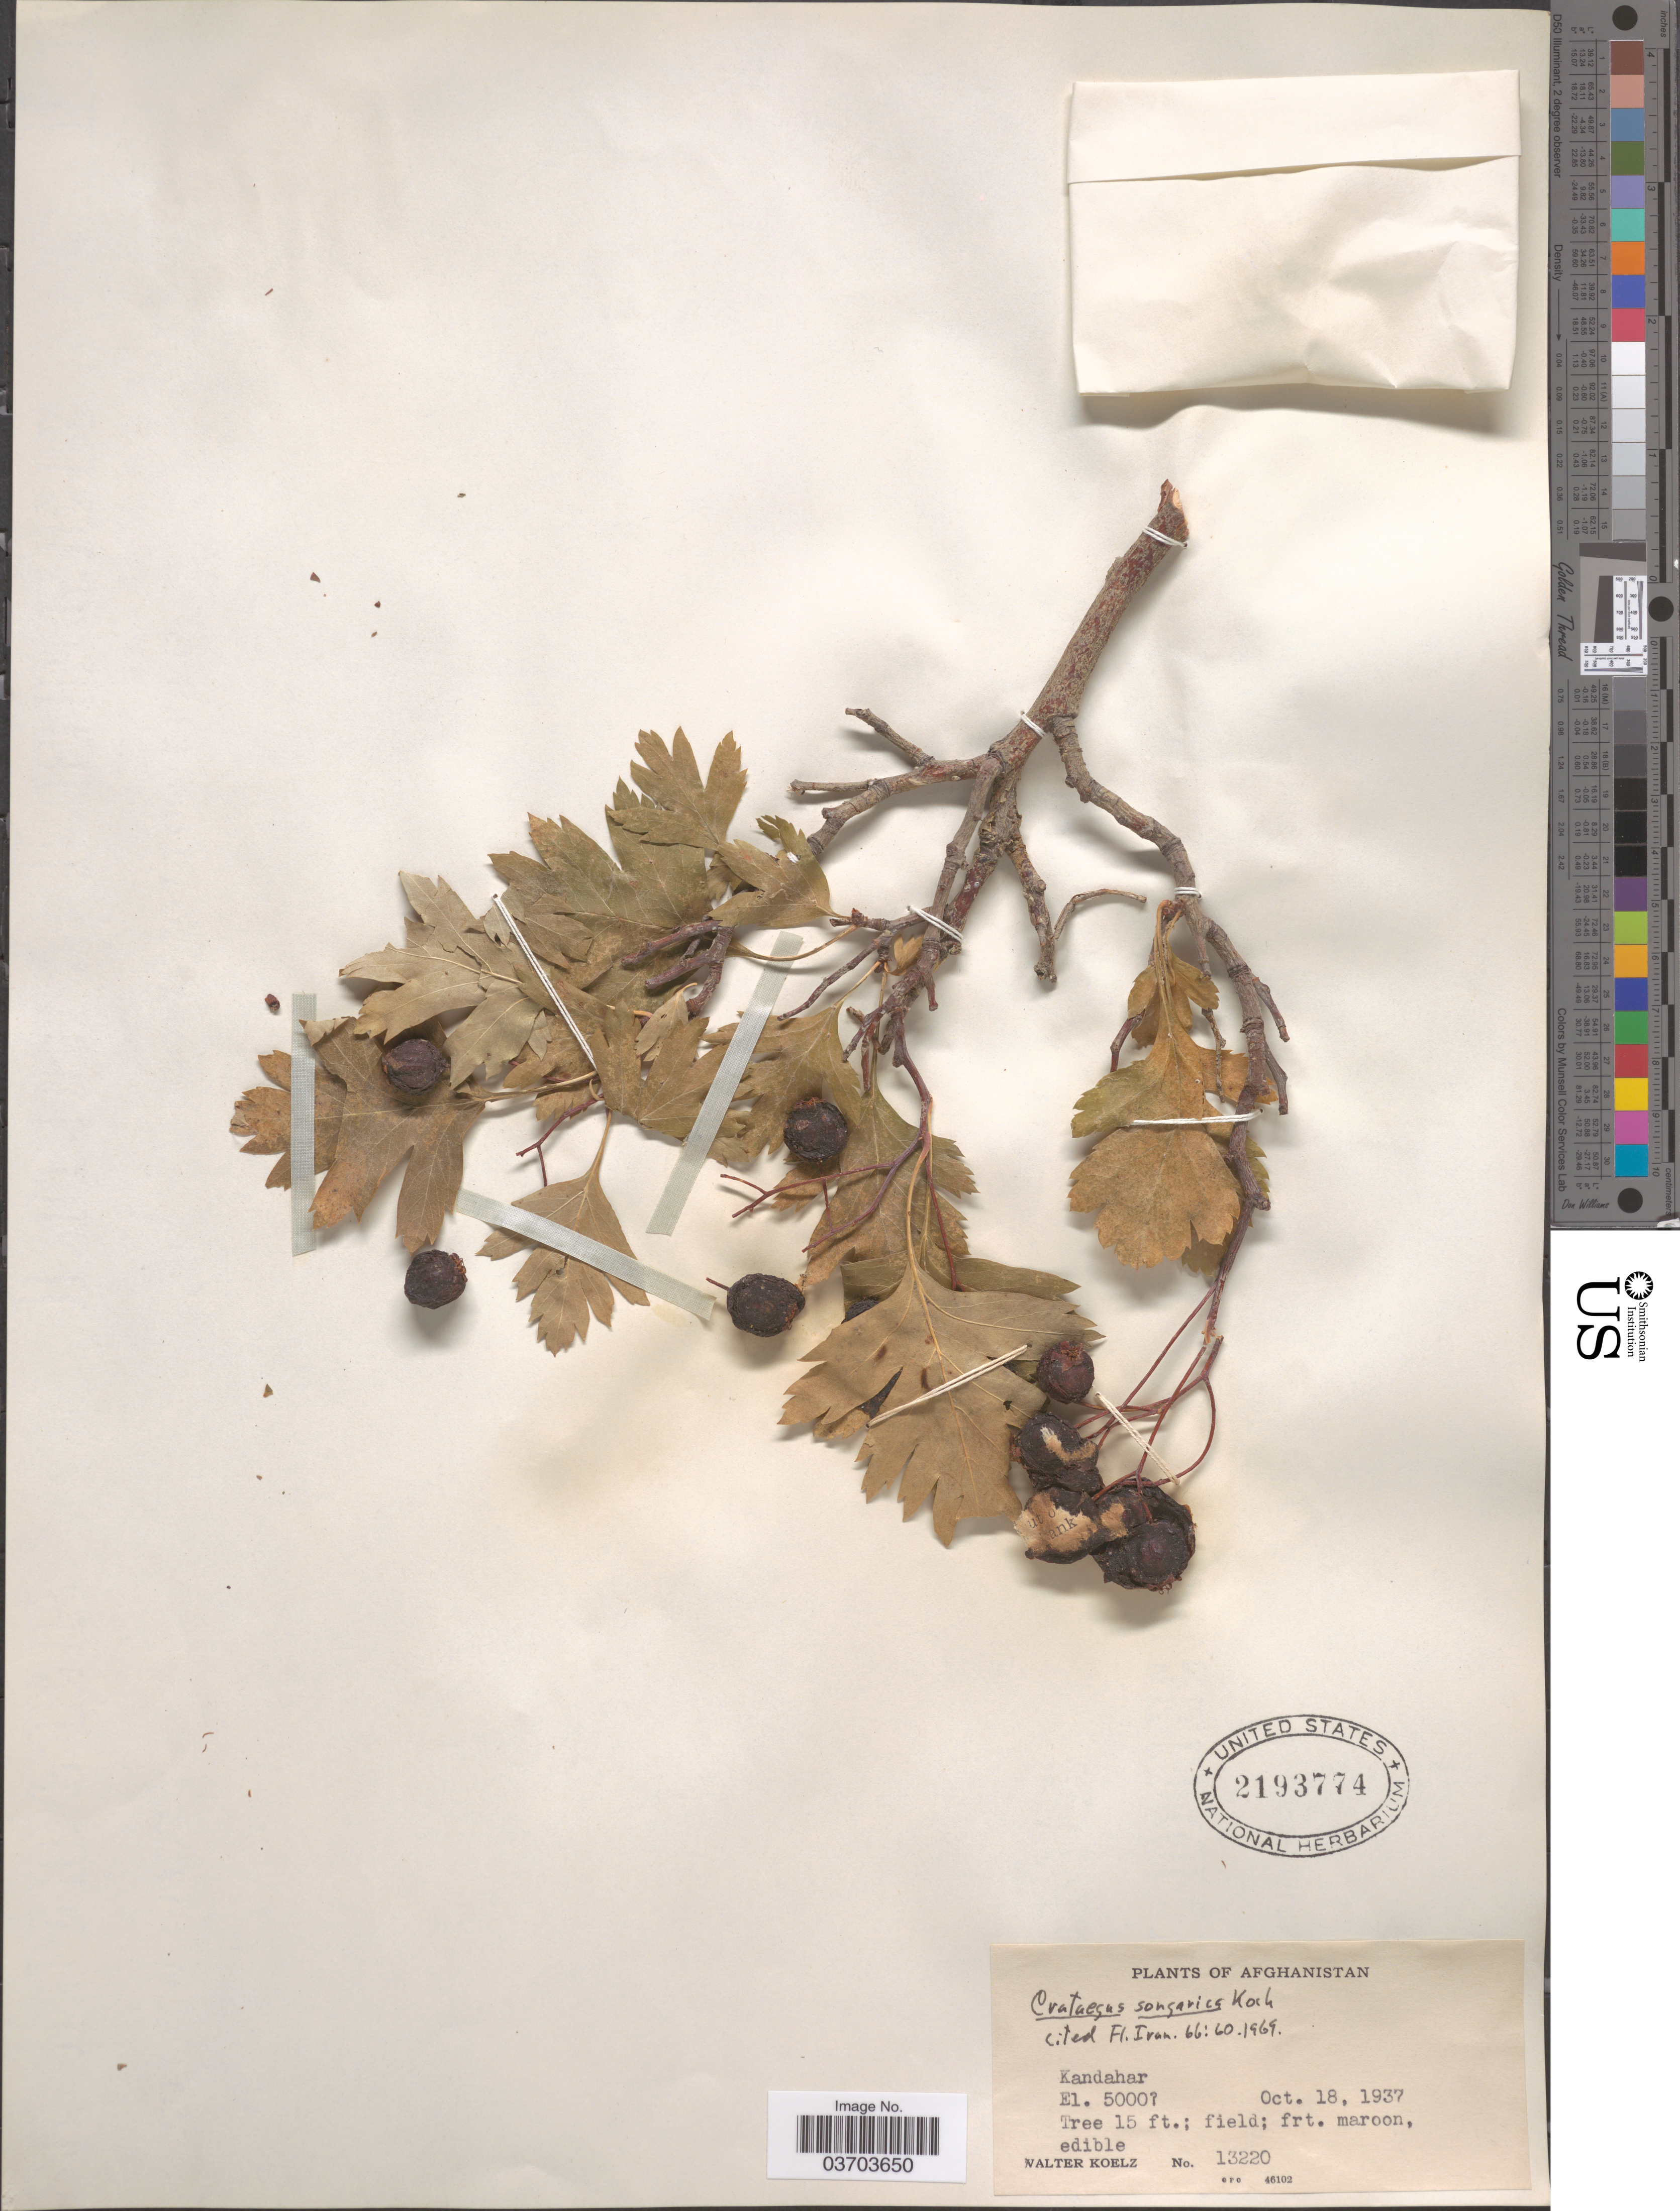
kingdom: Plantae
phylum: Tracheophyta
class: Magnoliopsida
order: Rosales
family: Rosaceae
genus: Crataegus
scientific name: Crataegus songarica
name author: K. Koch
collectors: W. N. Koelz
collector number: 13220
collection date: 1937-10-18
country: Afghanistan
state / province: Kandahar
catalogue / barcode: US 2193774